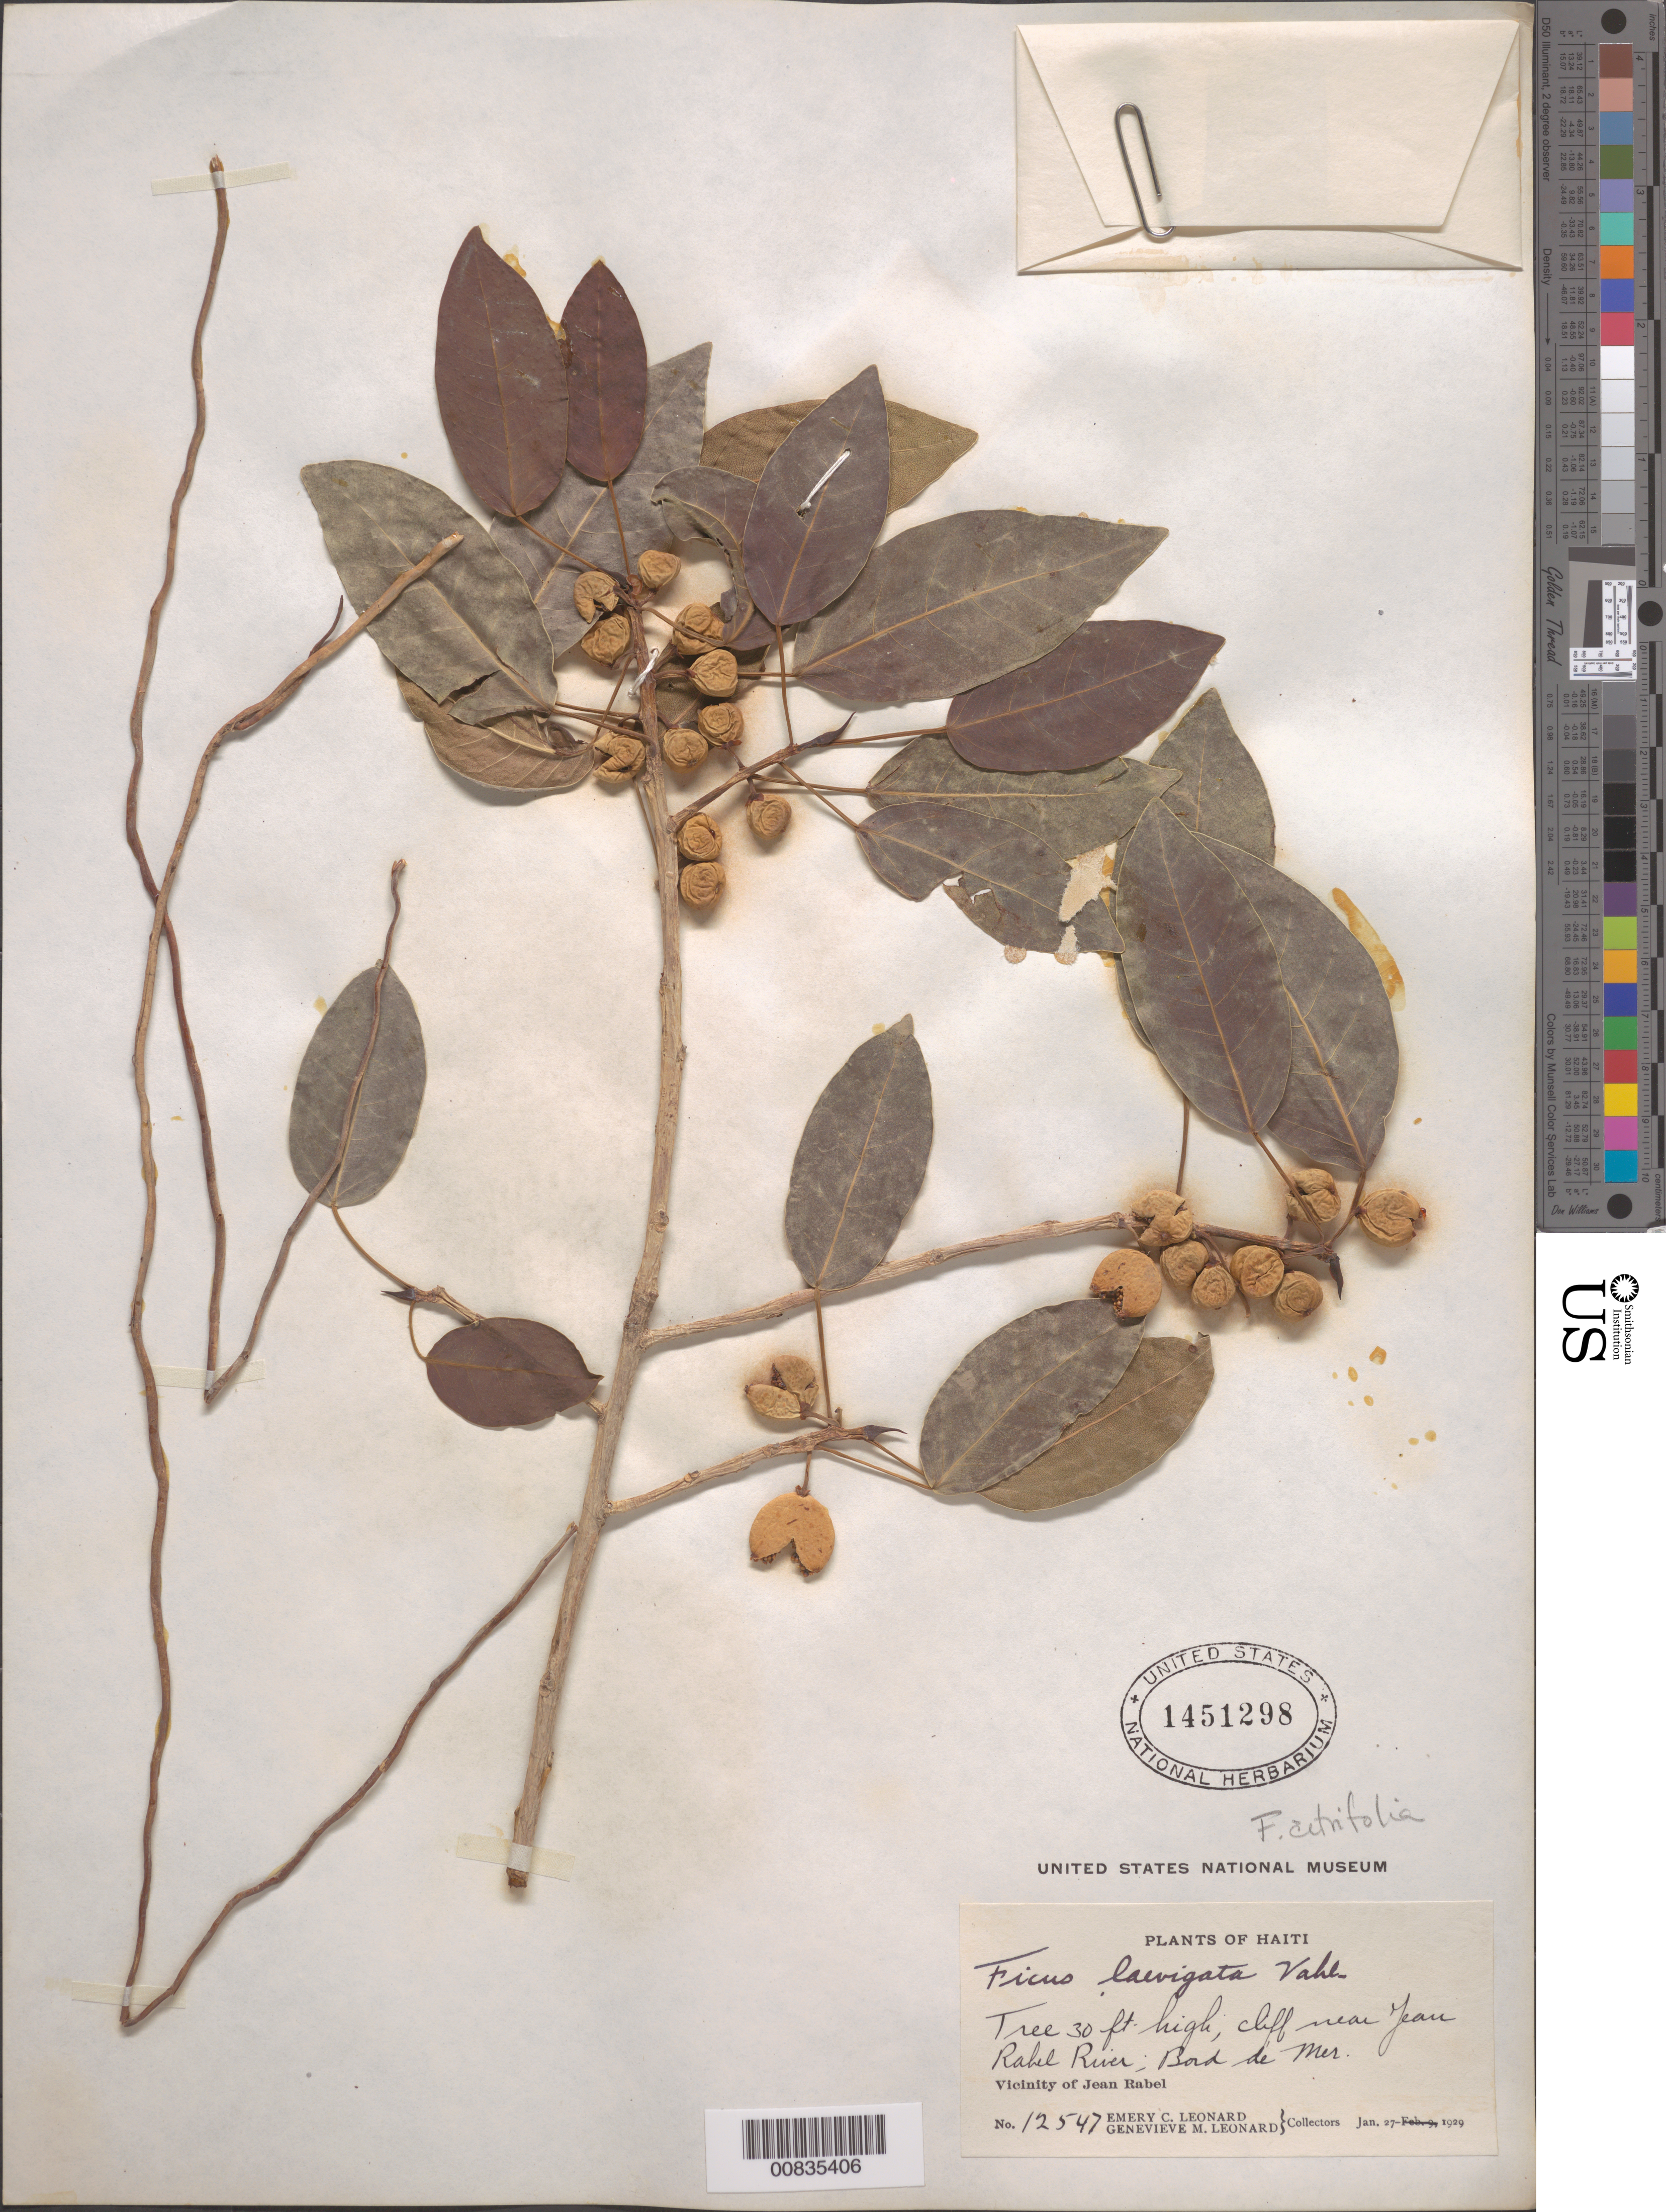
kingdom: Plantae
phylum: Tracheophyta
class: Magnoliopsida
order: Rosales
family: Moraceae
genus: Ficus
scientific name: Ficus citrifolia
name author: Mill.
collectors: E. C. Leonard & G. M. Leonard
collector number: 12547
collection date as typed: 27 Jan 1929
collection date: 1929-01-27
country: Haiti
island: Hispaniola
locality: Cliff near Jean Rabel River; Bord du Mer.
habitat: Cliff.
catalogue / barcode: US 1451298